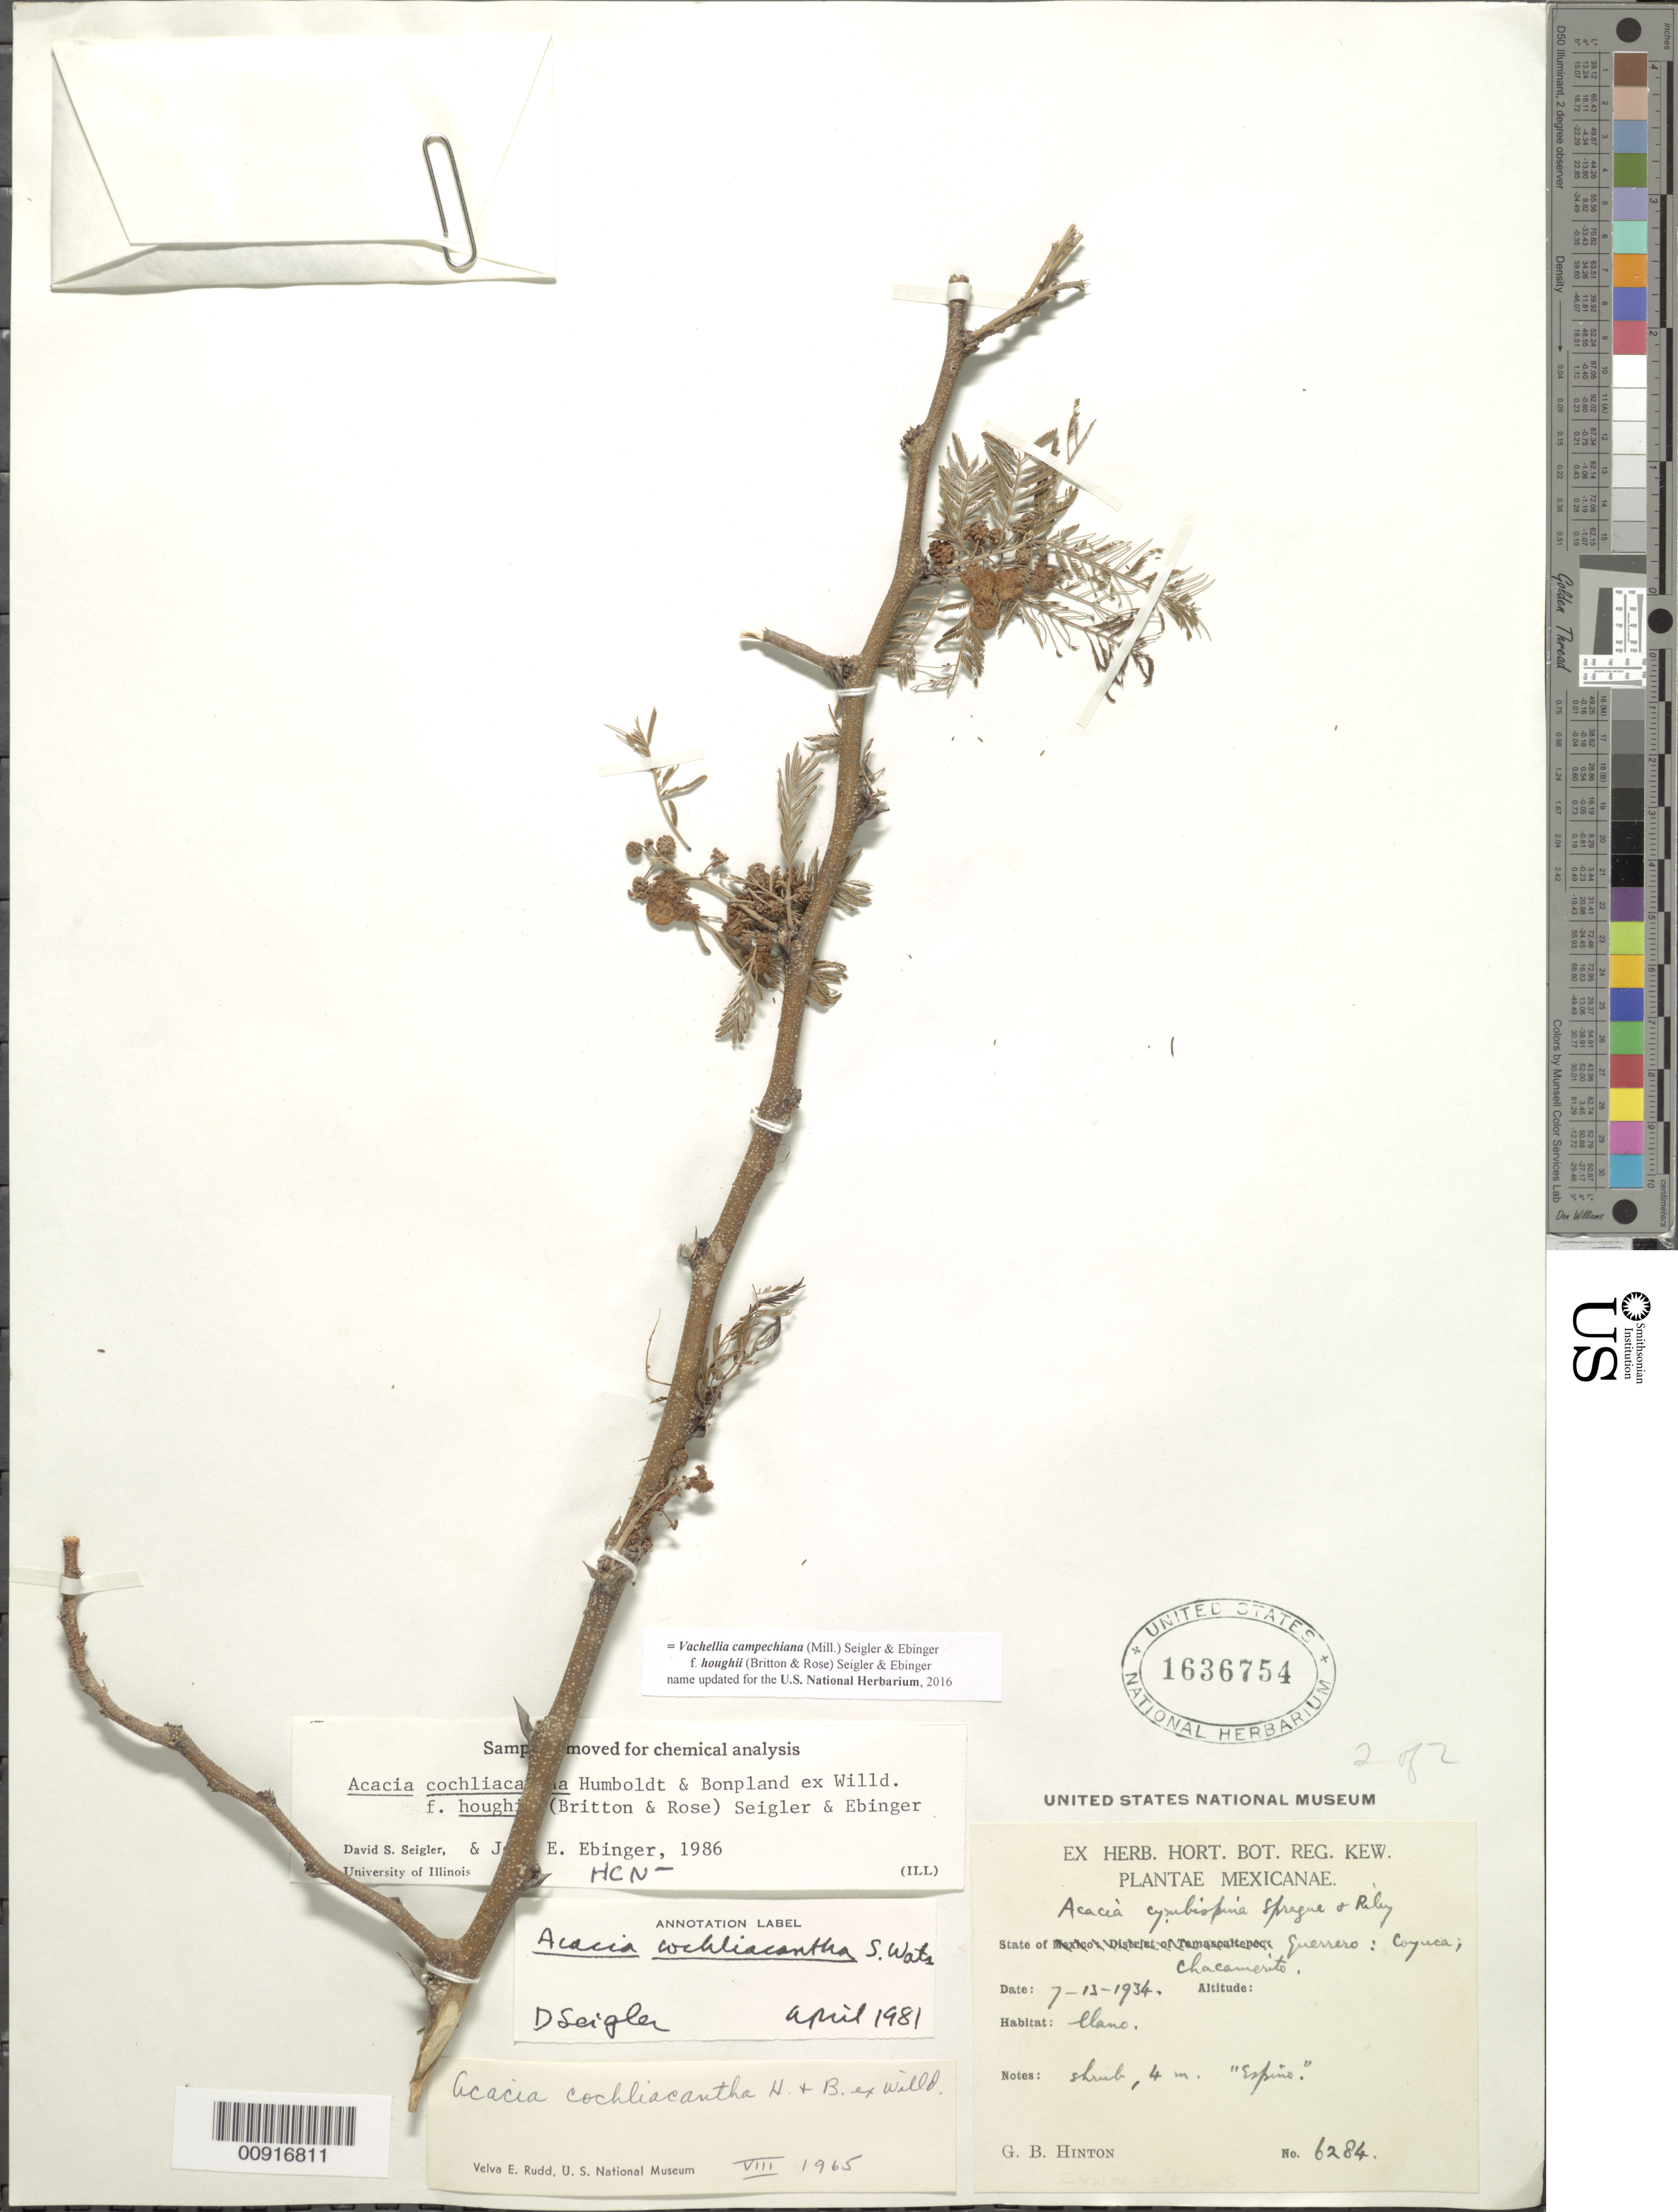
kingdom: Plantae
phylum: Tracheophyta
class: Magnoliopsida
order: Fabales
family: Fabaceae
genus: Vachellia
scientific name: Vachellia chiapensis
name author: (Saff.) Seigler & Ebinger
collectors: G. B. Hinton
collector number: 6284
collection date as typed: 13 Jul 1934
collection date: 1934-07-13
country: Mexico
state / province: Guerrero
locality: State of Guerrero: Coyuca; Chacamerito.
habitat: Llano.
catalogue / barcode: US 1636754